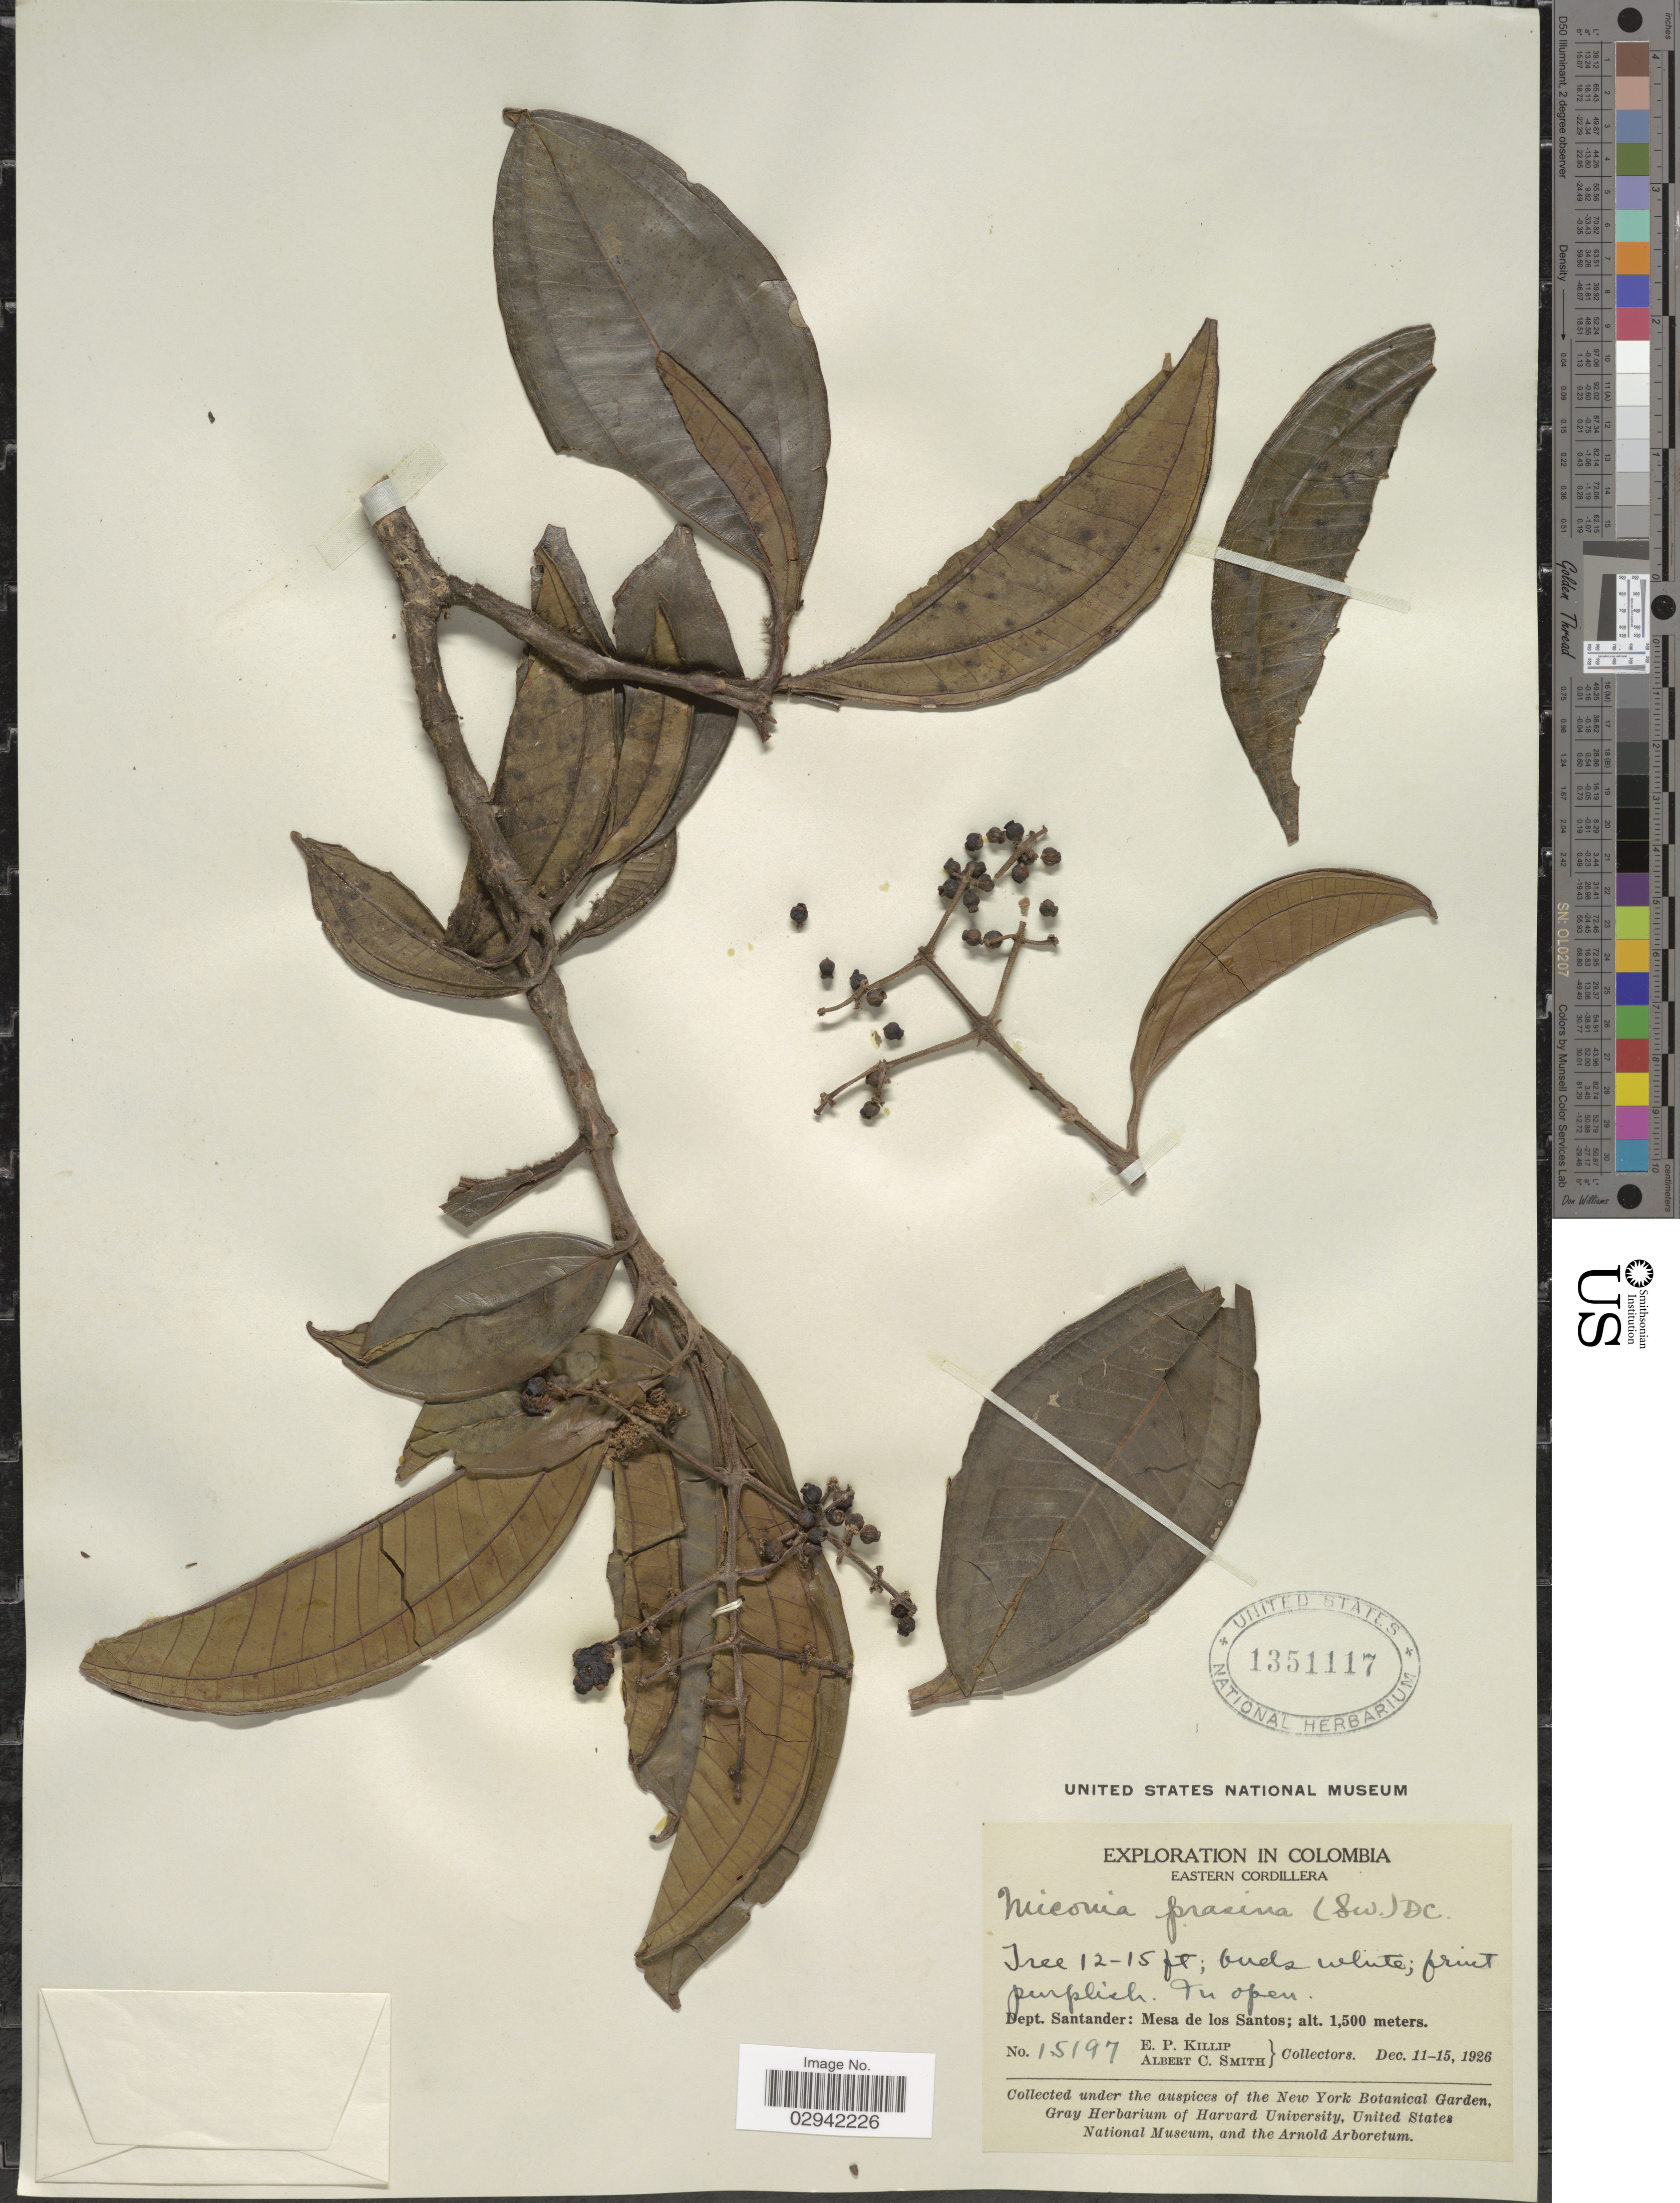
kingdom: Plantae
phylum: Tracheophyta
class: Magnoliopsida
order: Myrtales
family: Melastomataceae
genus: Miconia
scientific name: Miconia prasina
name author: (Sw.) DC.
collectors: E. P. Killip & A. C. Smith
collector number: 15197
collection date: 1926-12-11/1926-12-15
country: Colombia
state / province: Santander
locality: Eastern Corrdillera, Dept. Santander: Mesa de los Santos.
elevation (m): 1500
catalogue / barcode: US 1351117